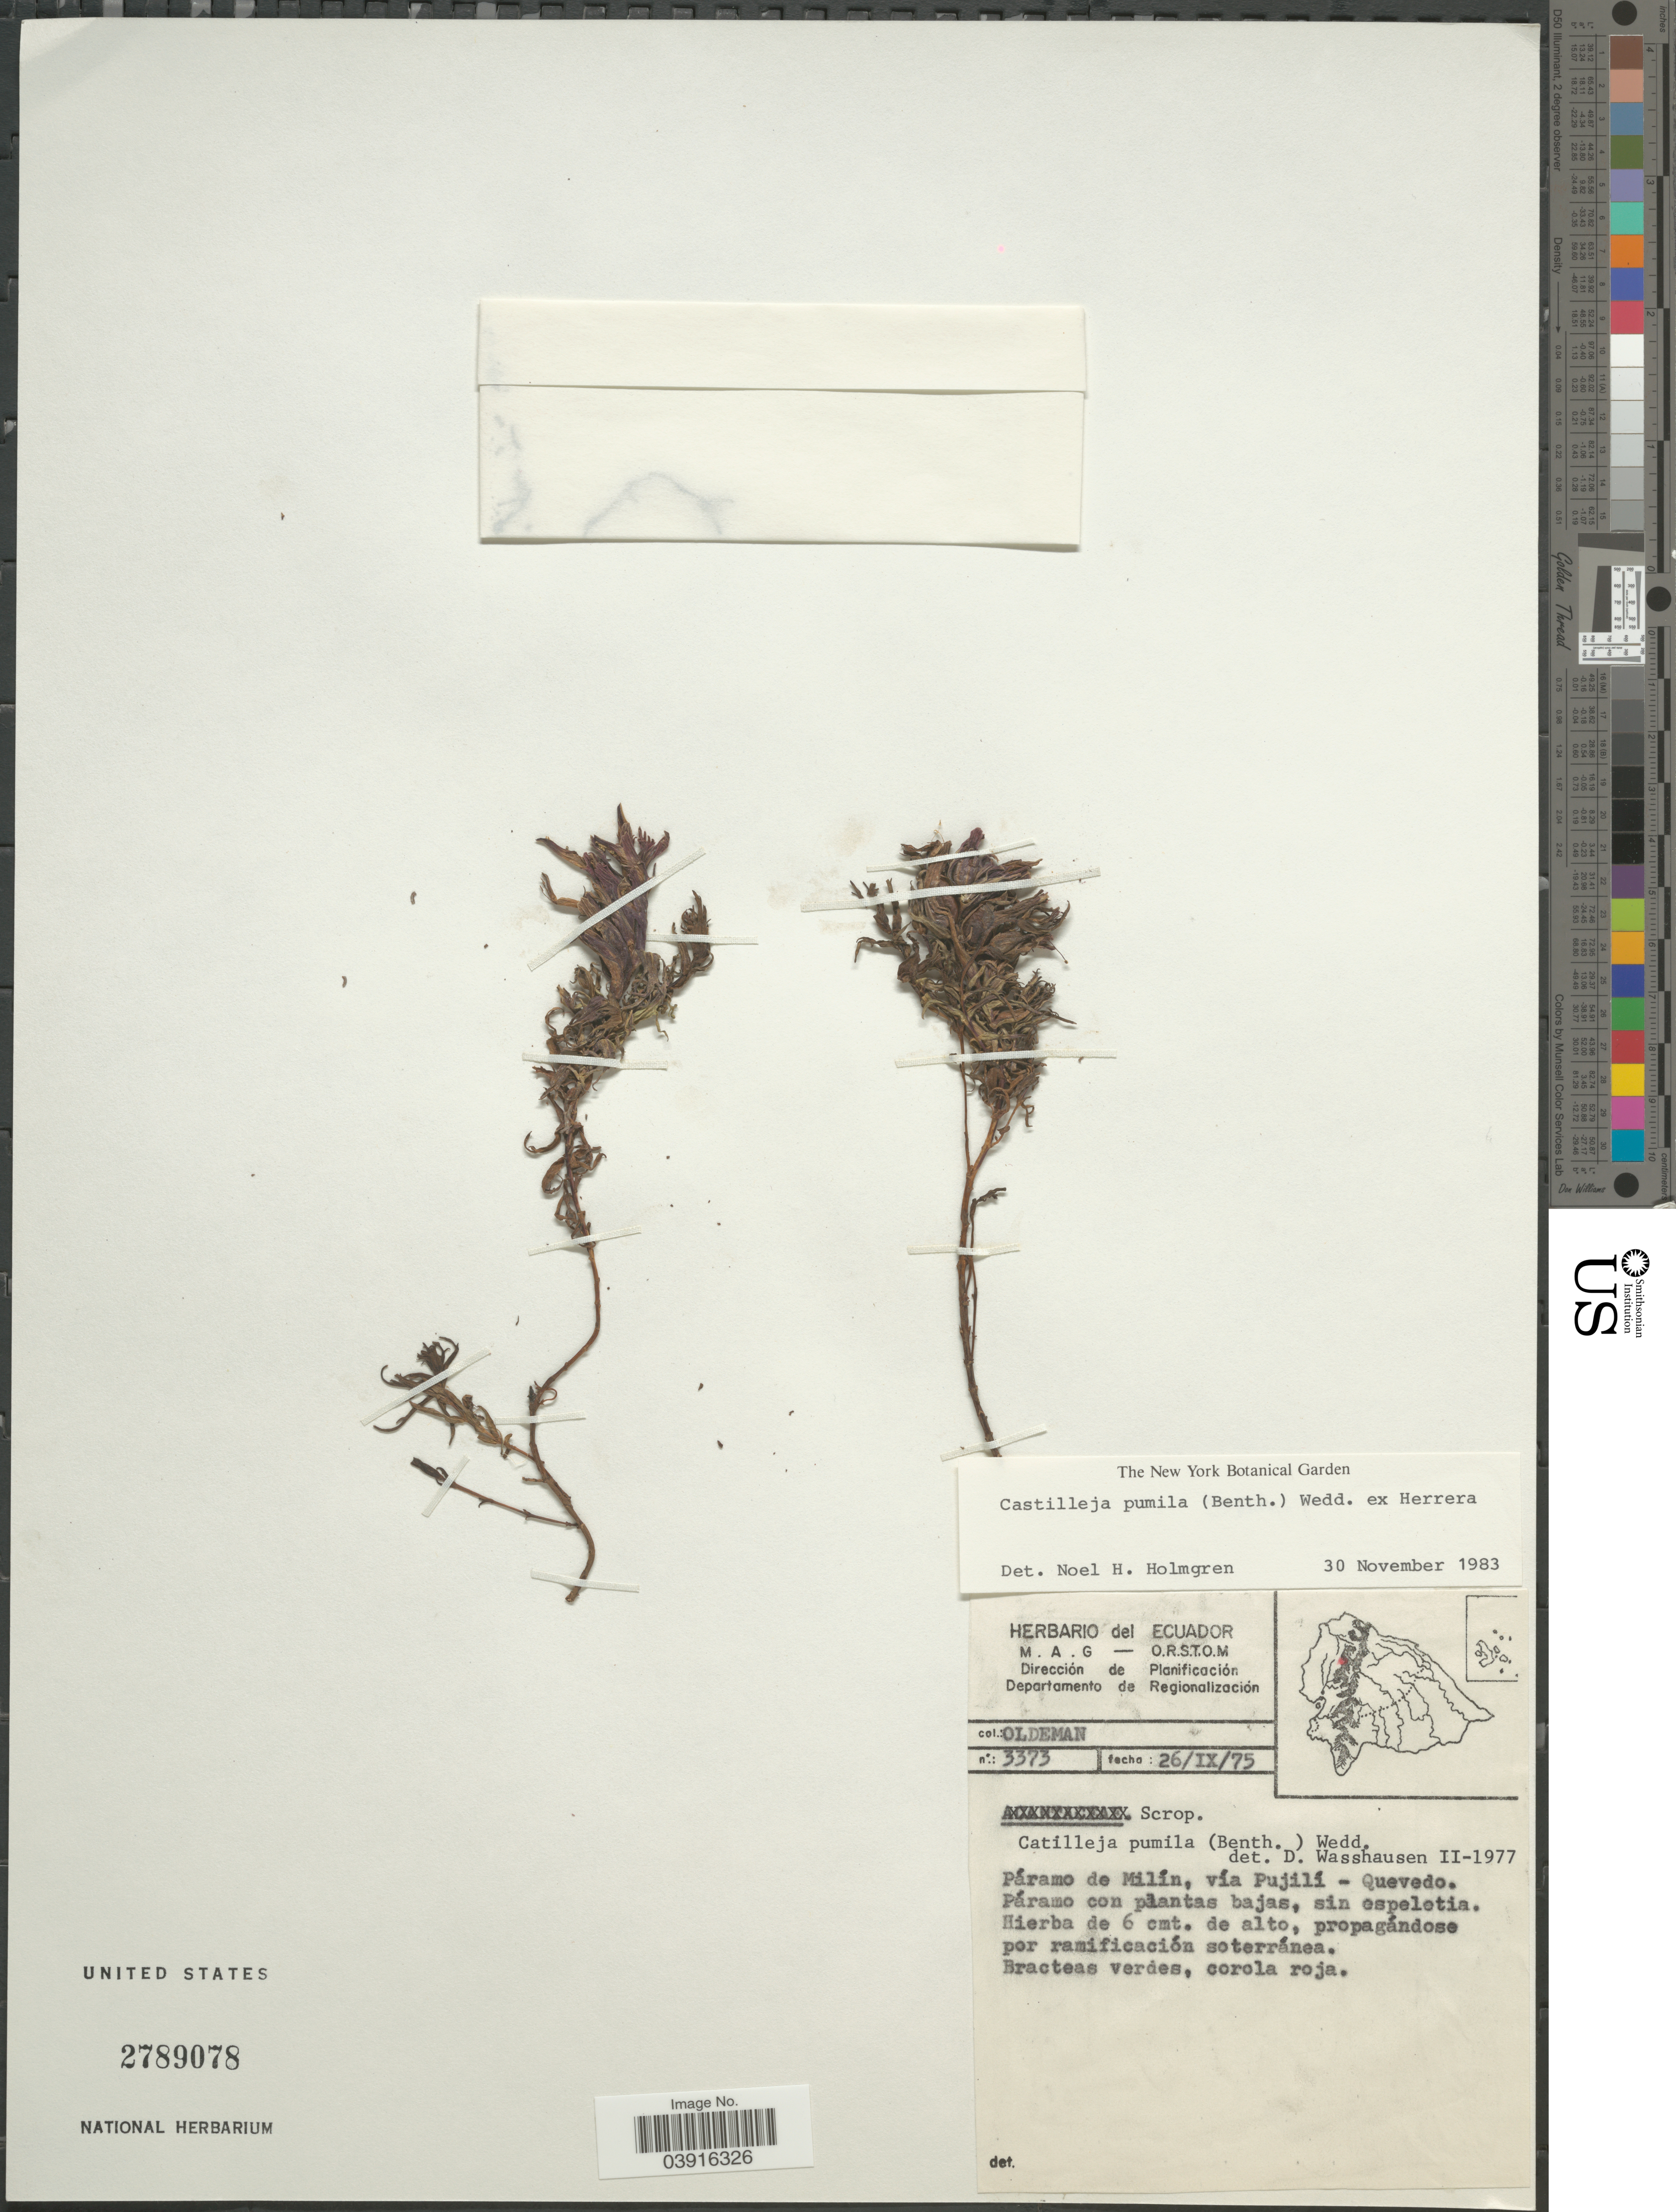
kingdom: Plantae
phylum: Tracheophyta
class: Magnoliopsida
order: Lamiales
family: Orobanchaceae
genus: Castilleja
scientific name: Castilleja pumila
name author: (Benth.) Wedd.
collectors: -- Oldeman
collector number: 3373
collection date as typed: Transcribed d/m/y: 26/9/75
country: Ecuador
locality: Páramo de Milín, vía Pujilí - Quevedo.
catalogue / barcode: US 2789078